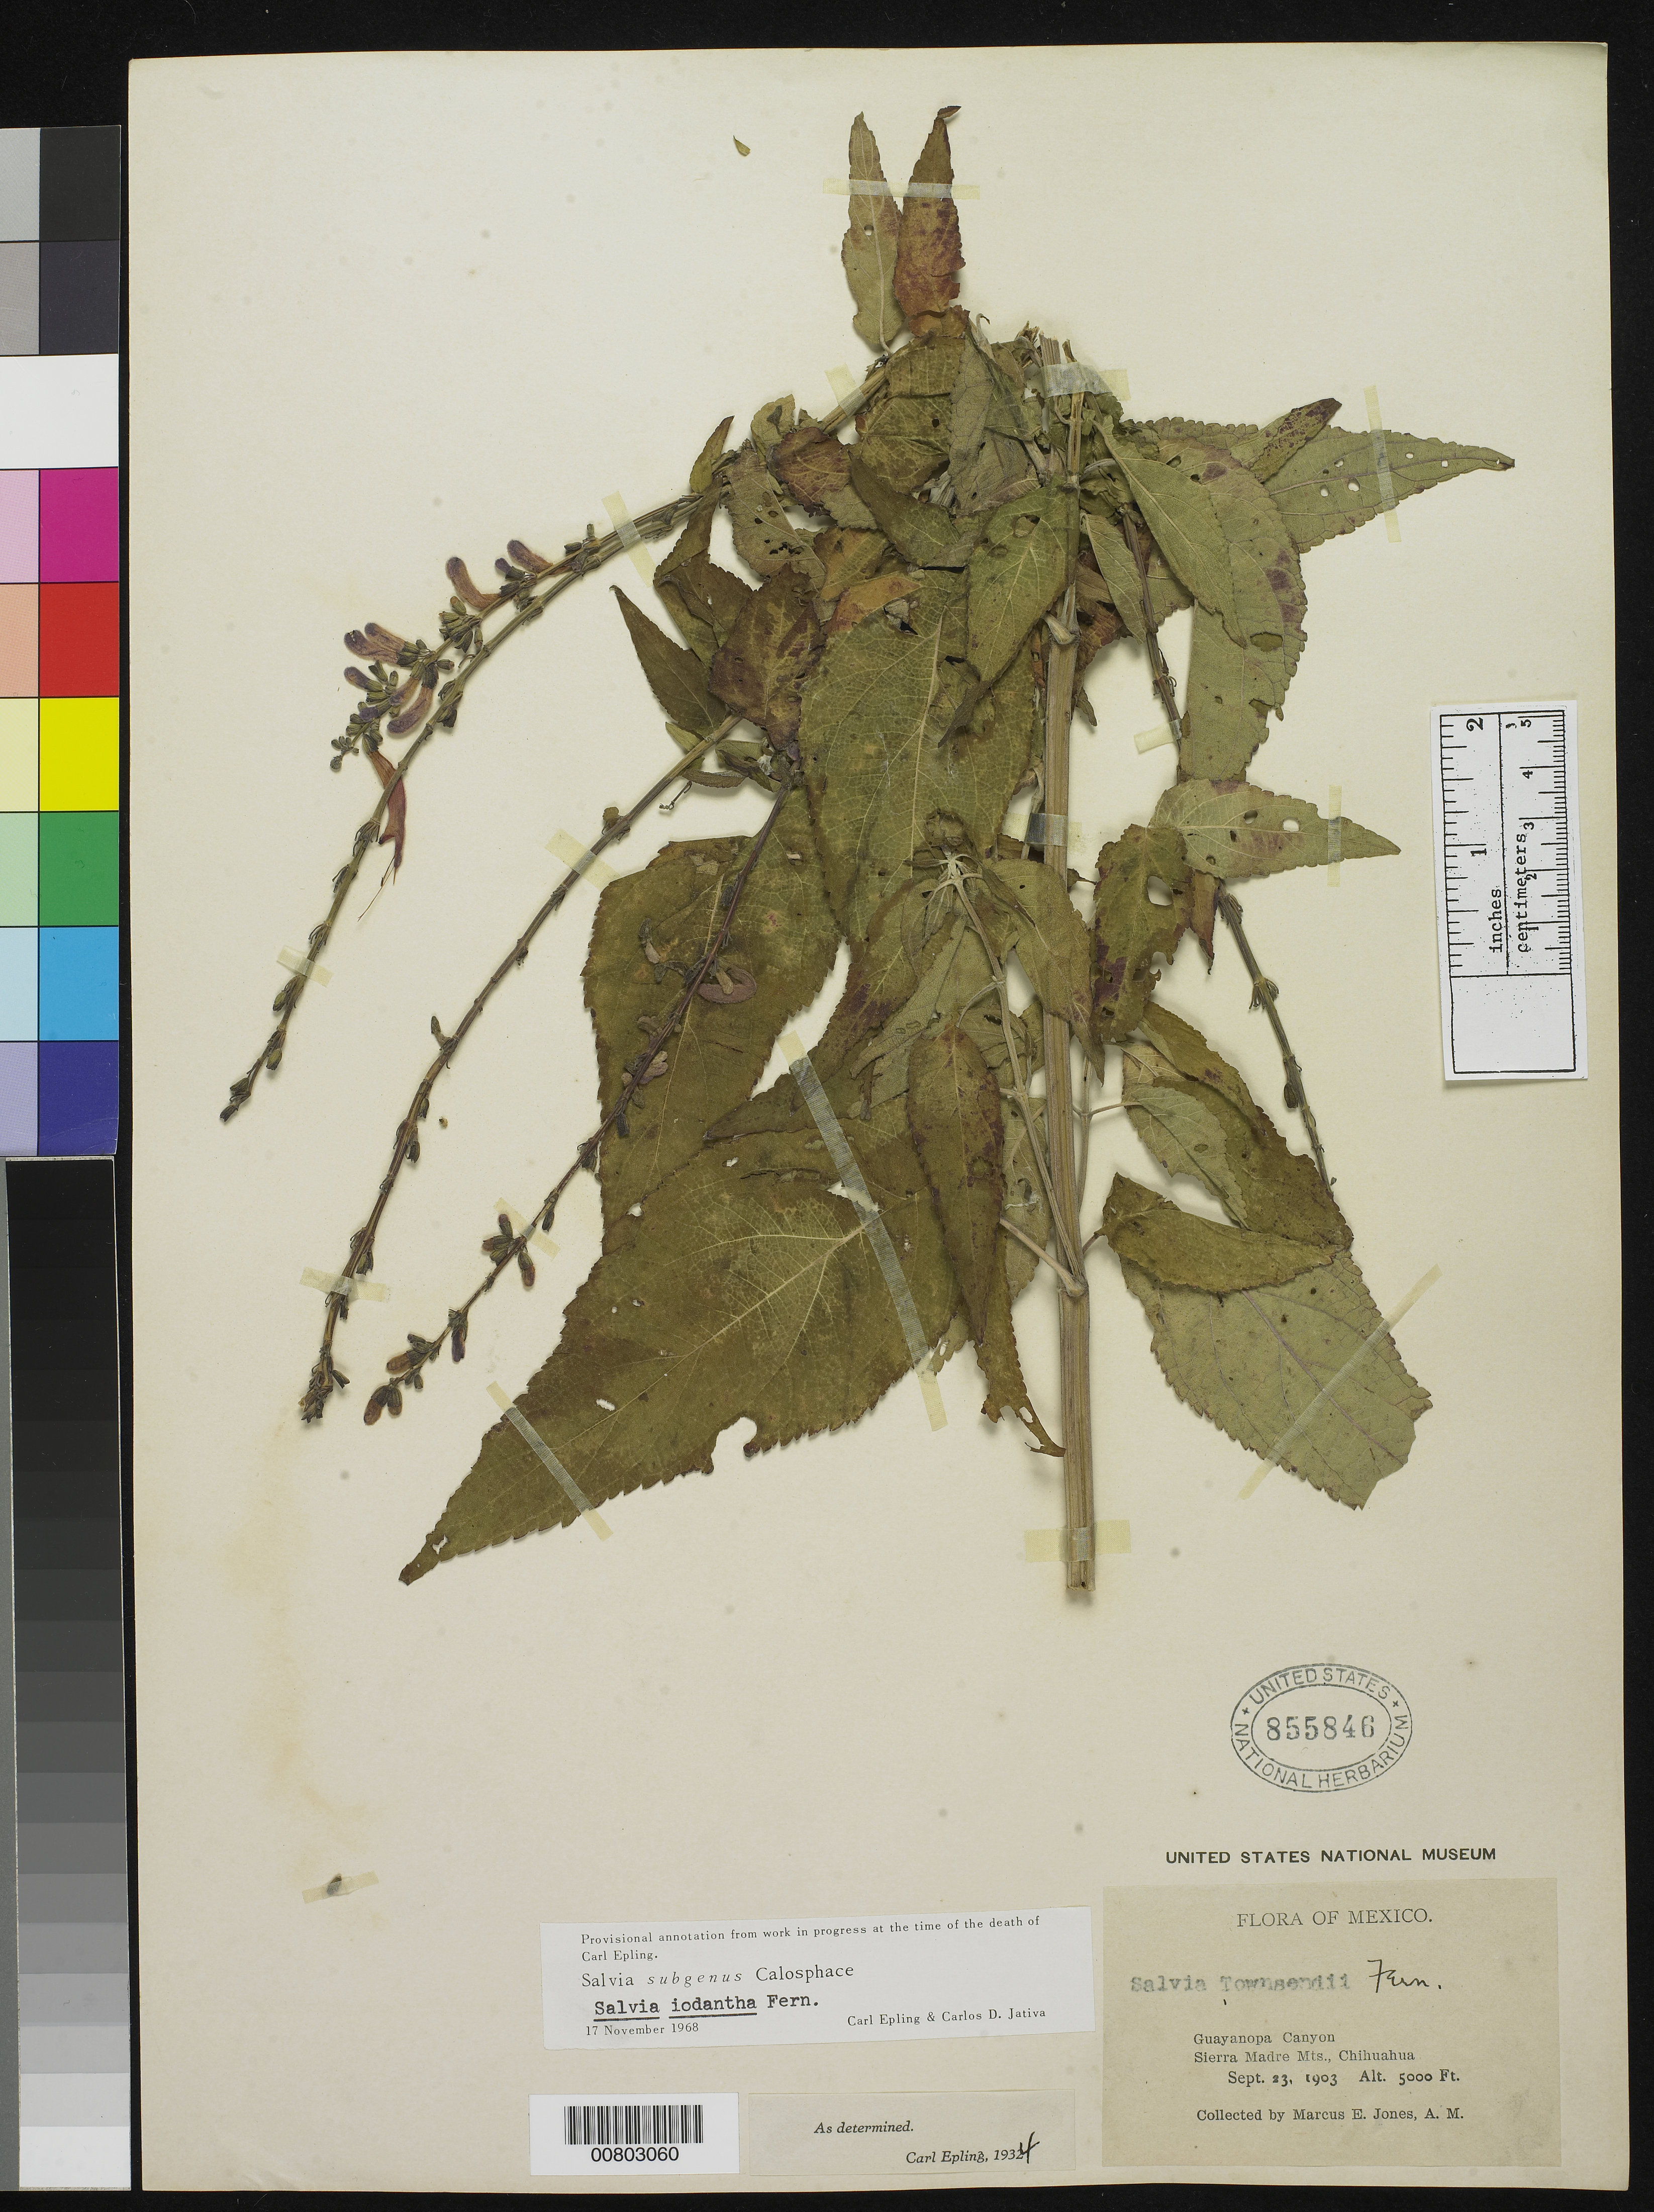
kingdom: Plantae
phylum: Tracheophyta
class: Magnoliopsida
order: Lamiales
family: Lamiaceae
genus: Salvia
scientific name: Salvia iodantha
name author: Fernald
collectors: M. E. Jones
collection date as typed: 23 Sep 1903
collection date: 1903-09-23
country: Mexico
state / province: Chihuahua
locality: Guayanopa Canyon, Sirra Madre Mts., Chihuahua.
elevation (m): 1524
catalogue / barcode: US 855846